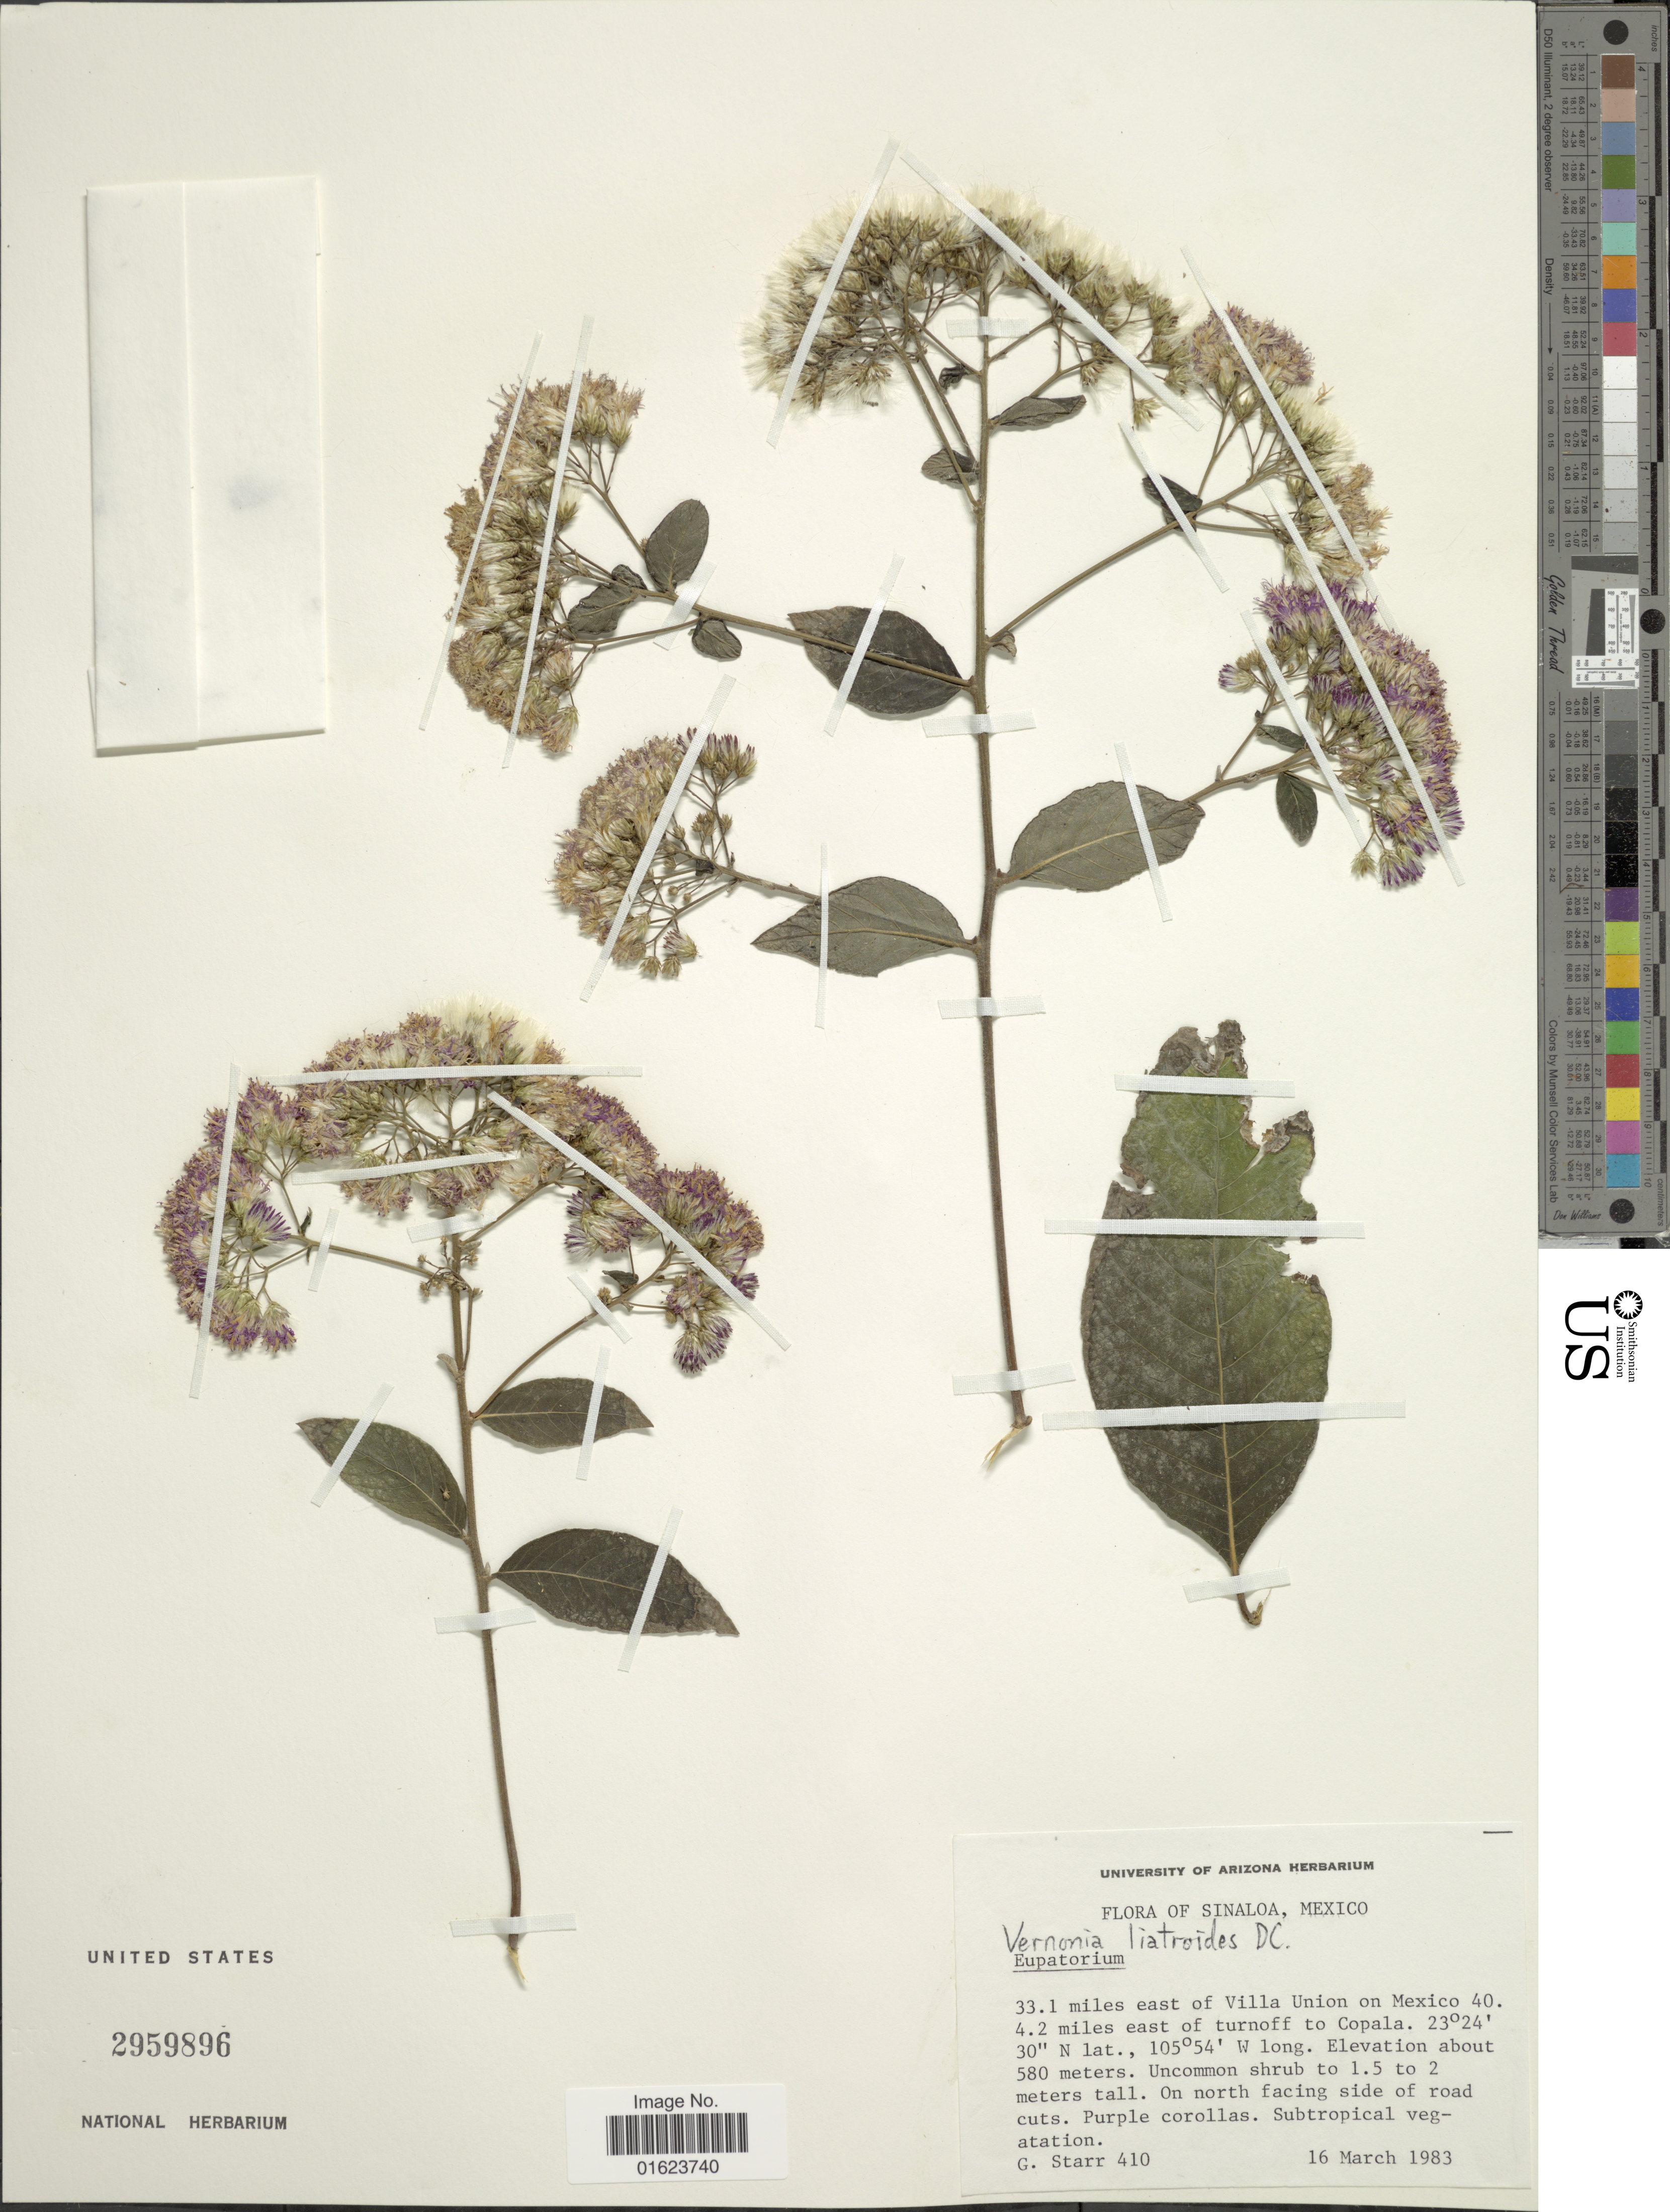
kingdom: Plantae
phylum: Tracheophyta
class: Magnoliopsida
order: Asterales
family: Asteraceae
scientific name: Vickianthus liatroides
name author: (DC.) H. Rob.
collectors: G. Starr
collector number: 410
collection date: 1983-03-16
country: Mexico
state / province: Sinaloa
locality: Sinaloa, Mexico, 33.1 miles east of Villa Union on Mexico 40 4. 2 miles east of Turnoff to Copala.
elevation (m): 580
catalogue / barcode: US 2959896